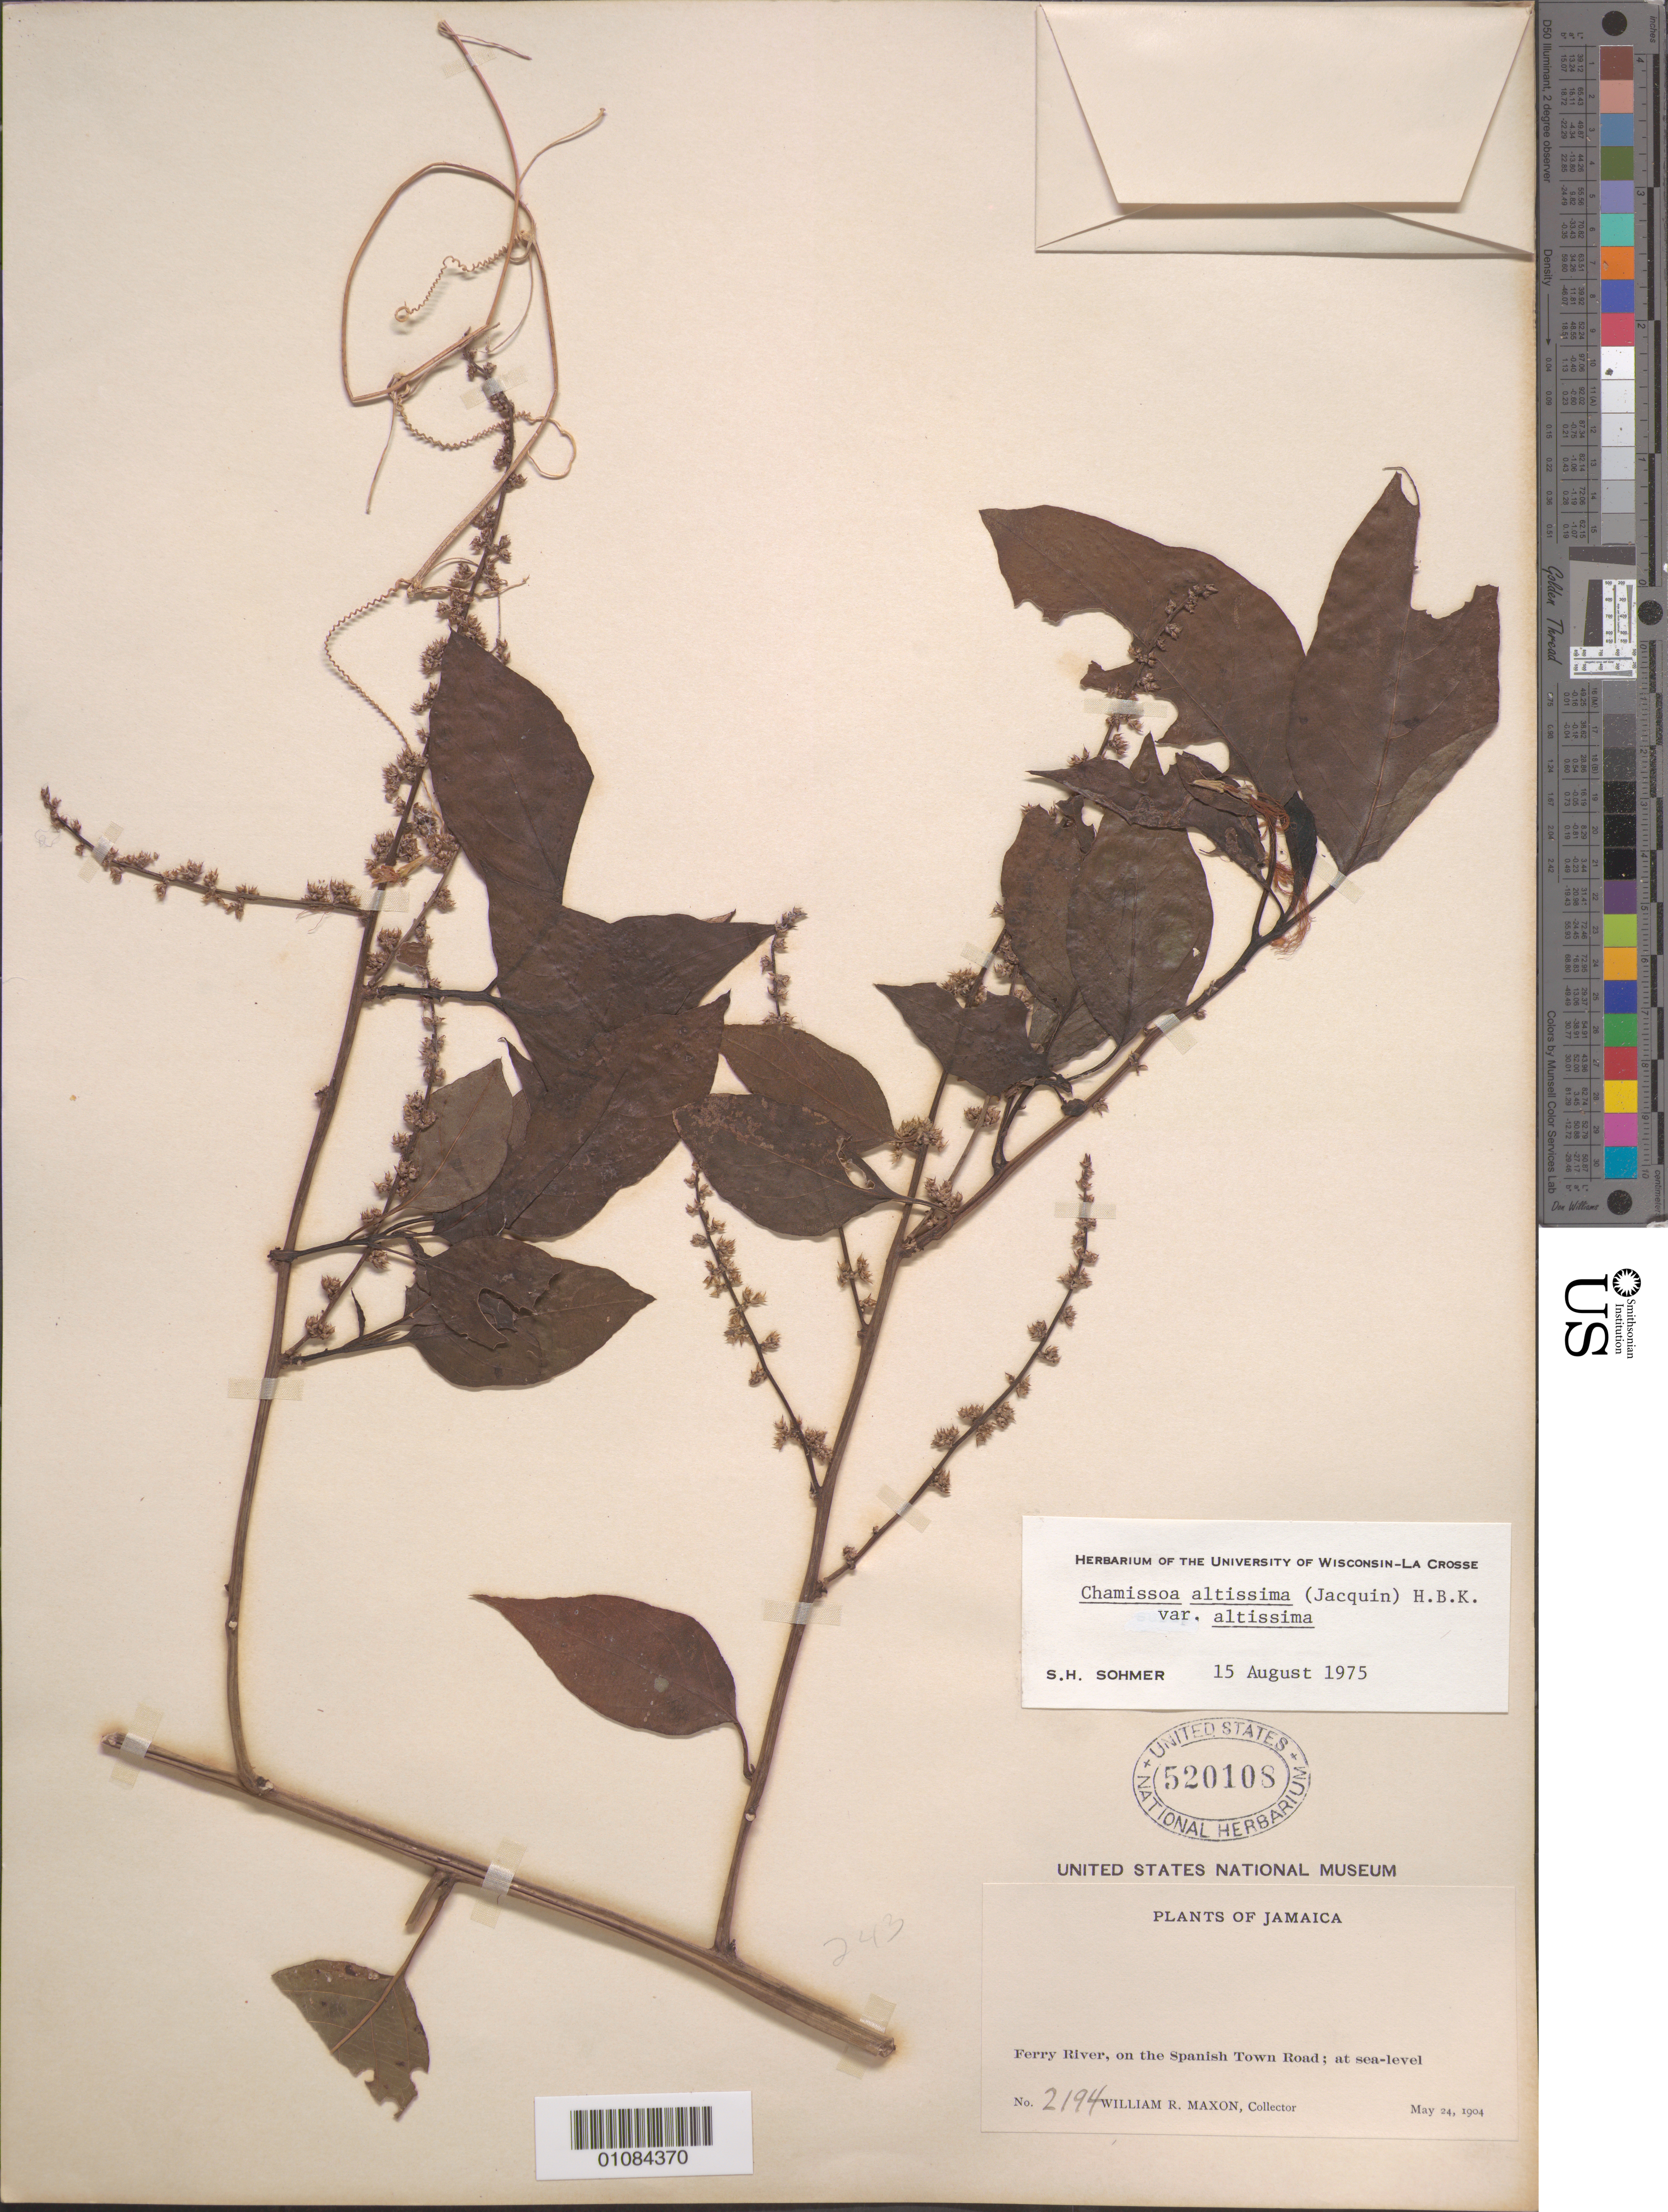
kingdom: Plantae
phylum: Tracheophyta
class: Magnoliopsida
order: Caryophyllales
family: Amaranthaceae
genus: Chamissoa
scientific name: Chamissoa altissima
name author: (Jacq.) Kunth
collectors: W. R. Maxon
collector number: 2194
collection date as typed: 24 May 1904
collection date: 1904-05-24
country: Jamaica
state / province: Saint Catherine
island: Jamaica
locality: Perry River, on the Spanish Town Road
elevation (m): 0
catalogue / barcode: US 520108